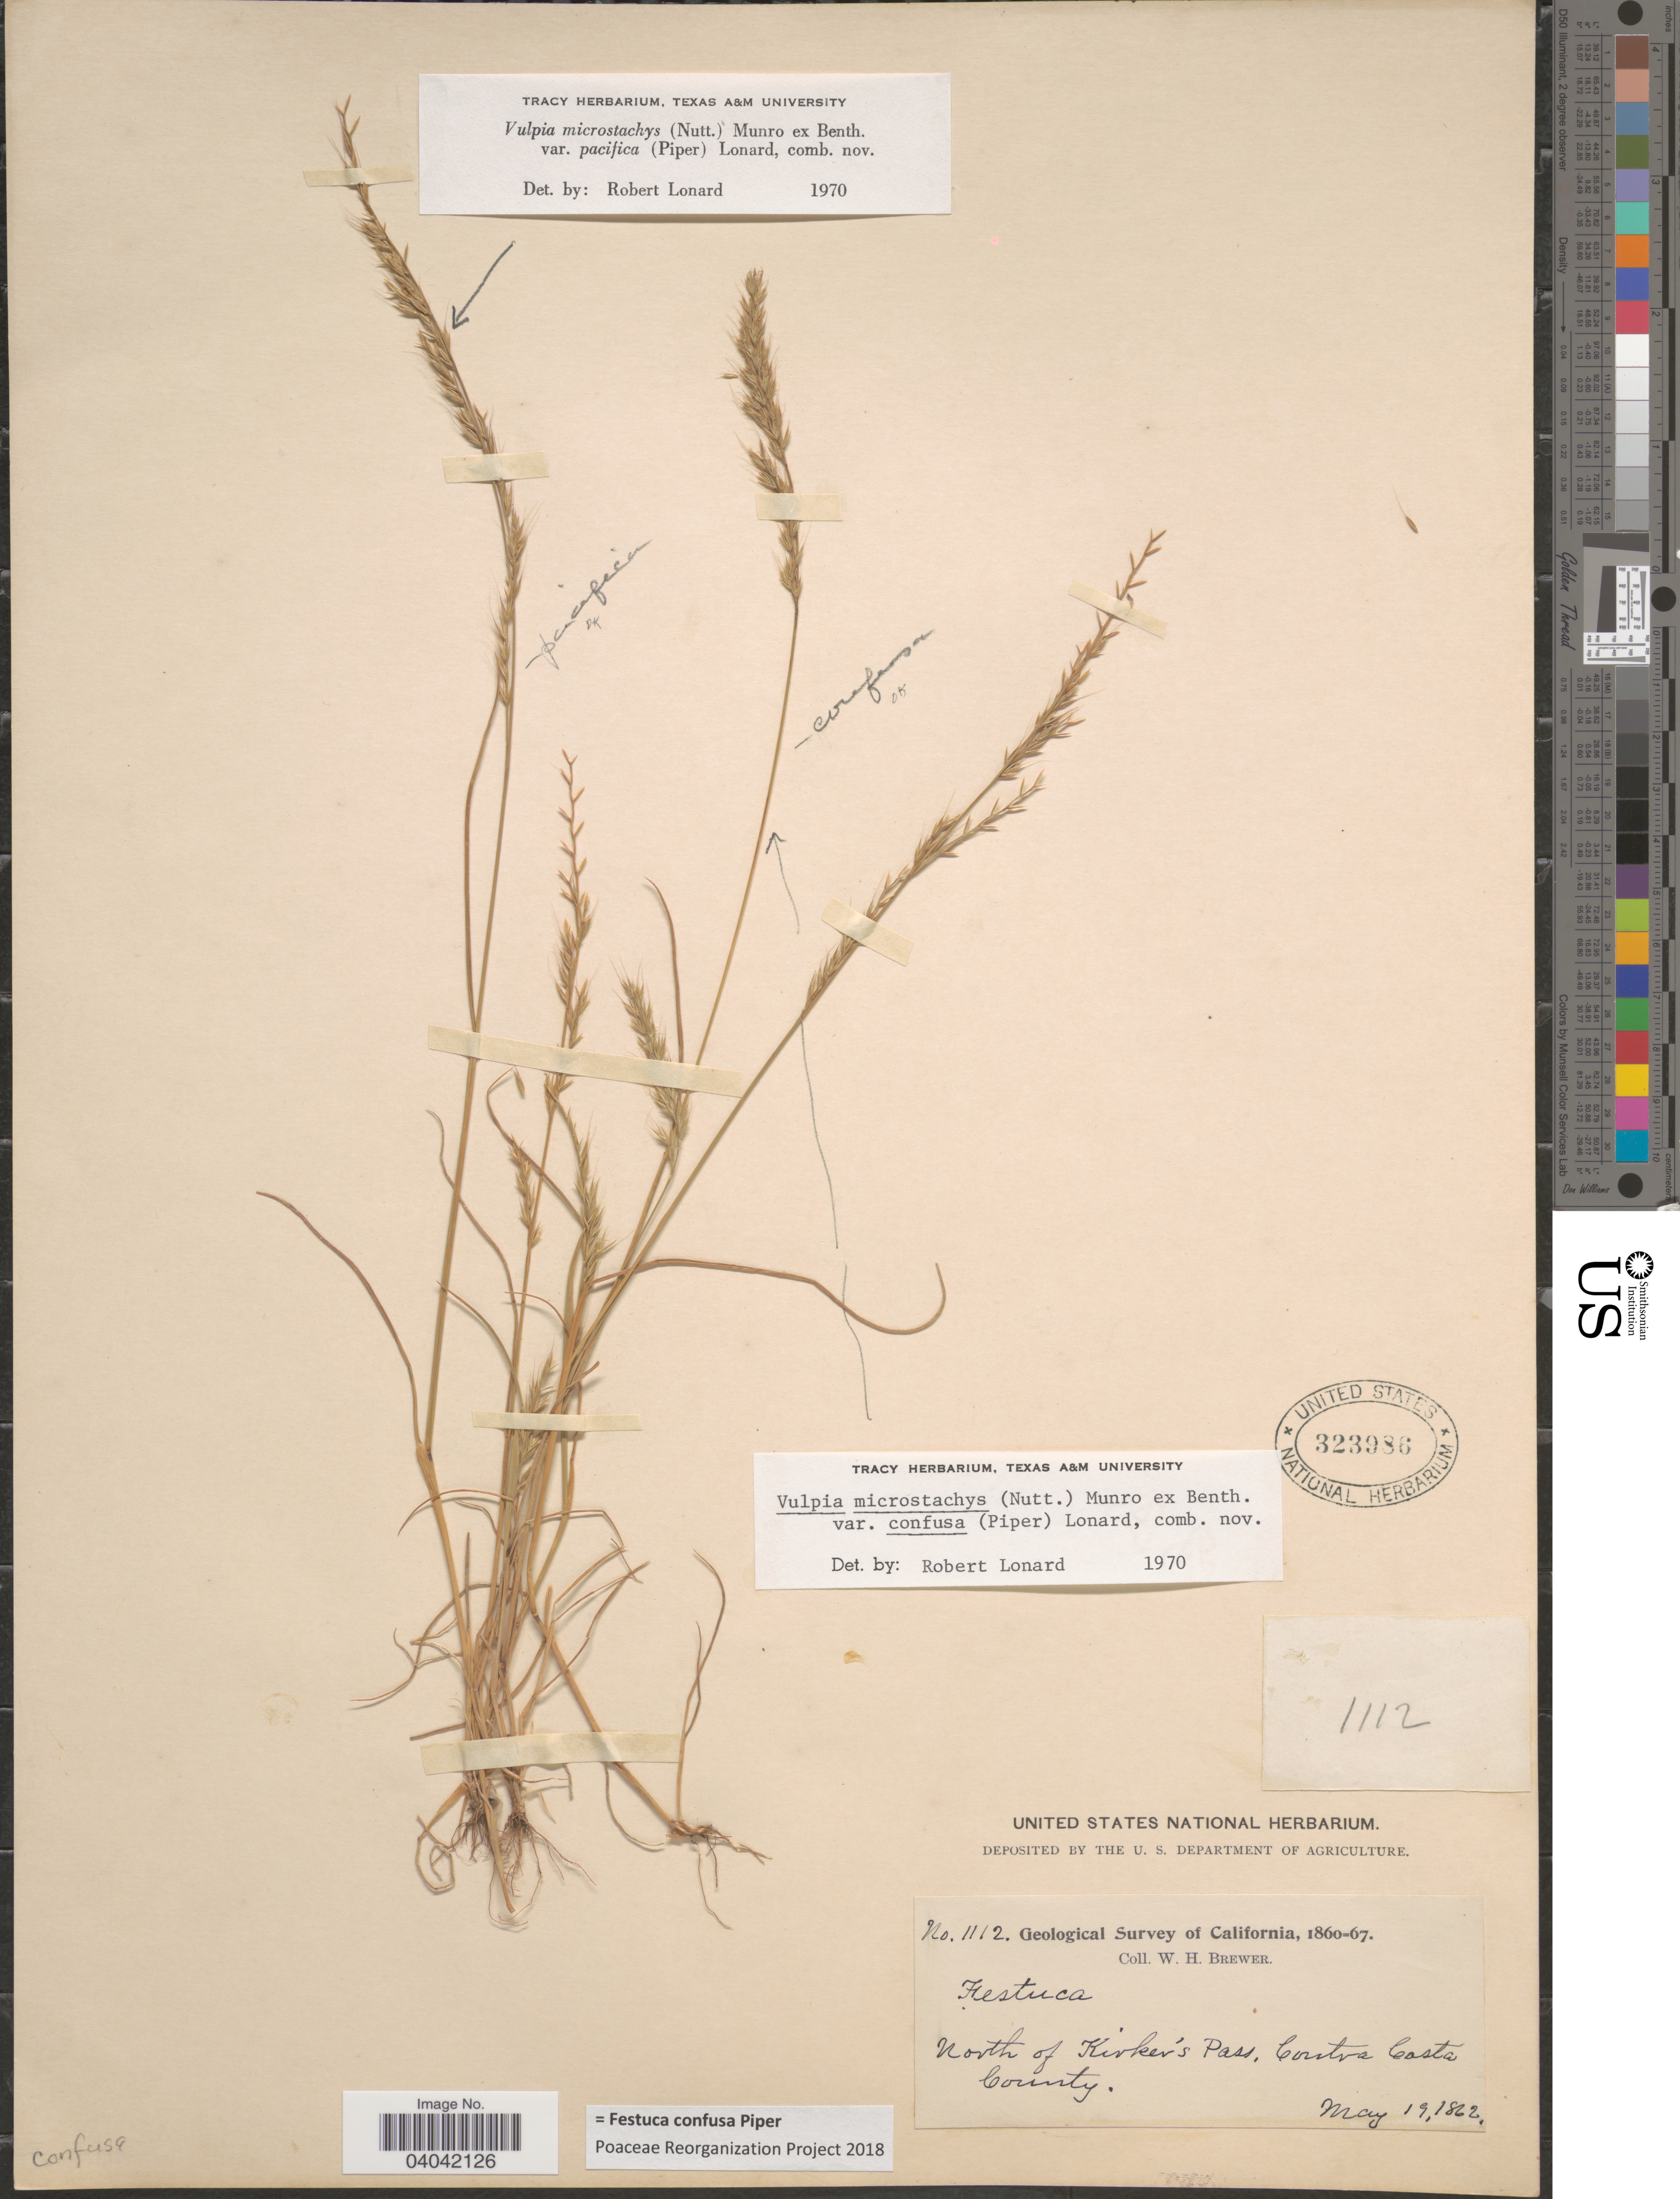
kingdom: Plantae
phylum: Tracheophyta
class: Liliopsida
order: Poales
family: Poaceae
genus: Festuca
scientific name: Festuca confusa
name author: Piper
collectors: W. H. Brewer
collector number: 1112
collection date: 1862-05-19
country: United States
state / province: California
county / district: Contra Costa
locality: North of Kirker's Pass, Contra Costa County.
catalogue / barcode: US 323986